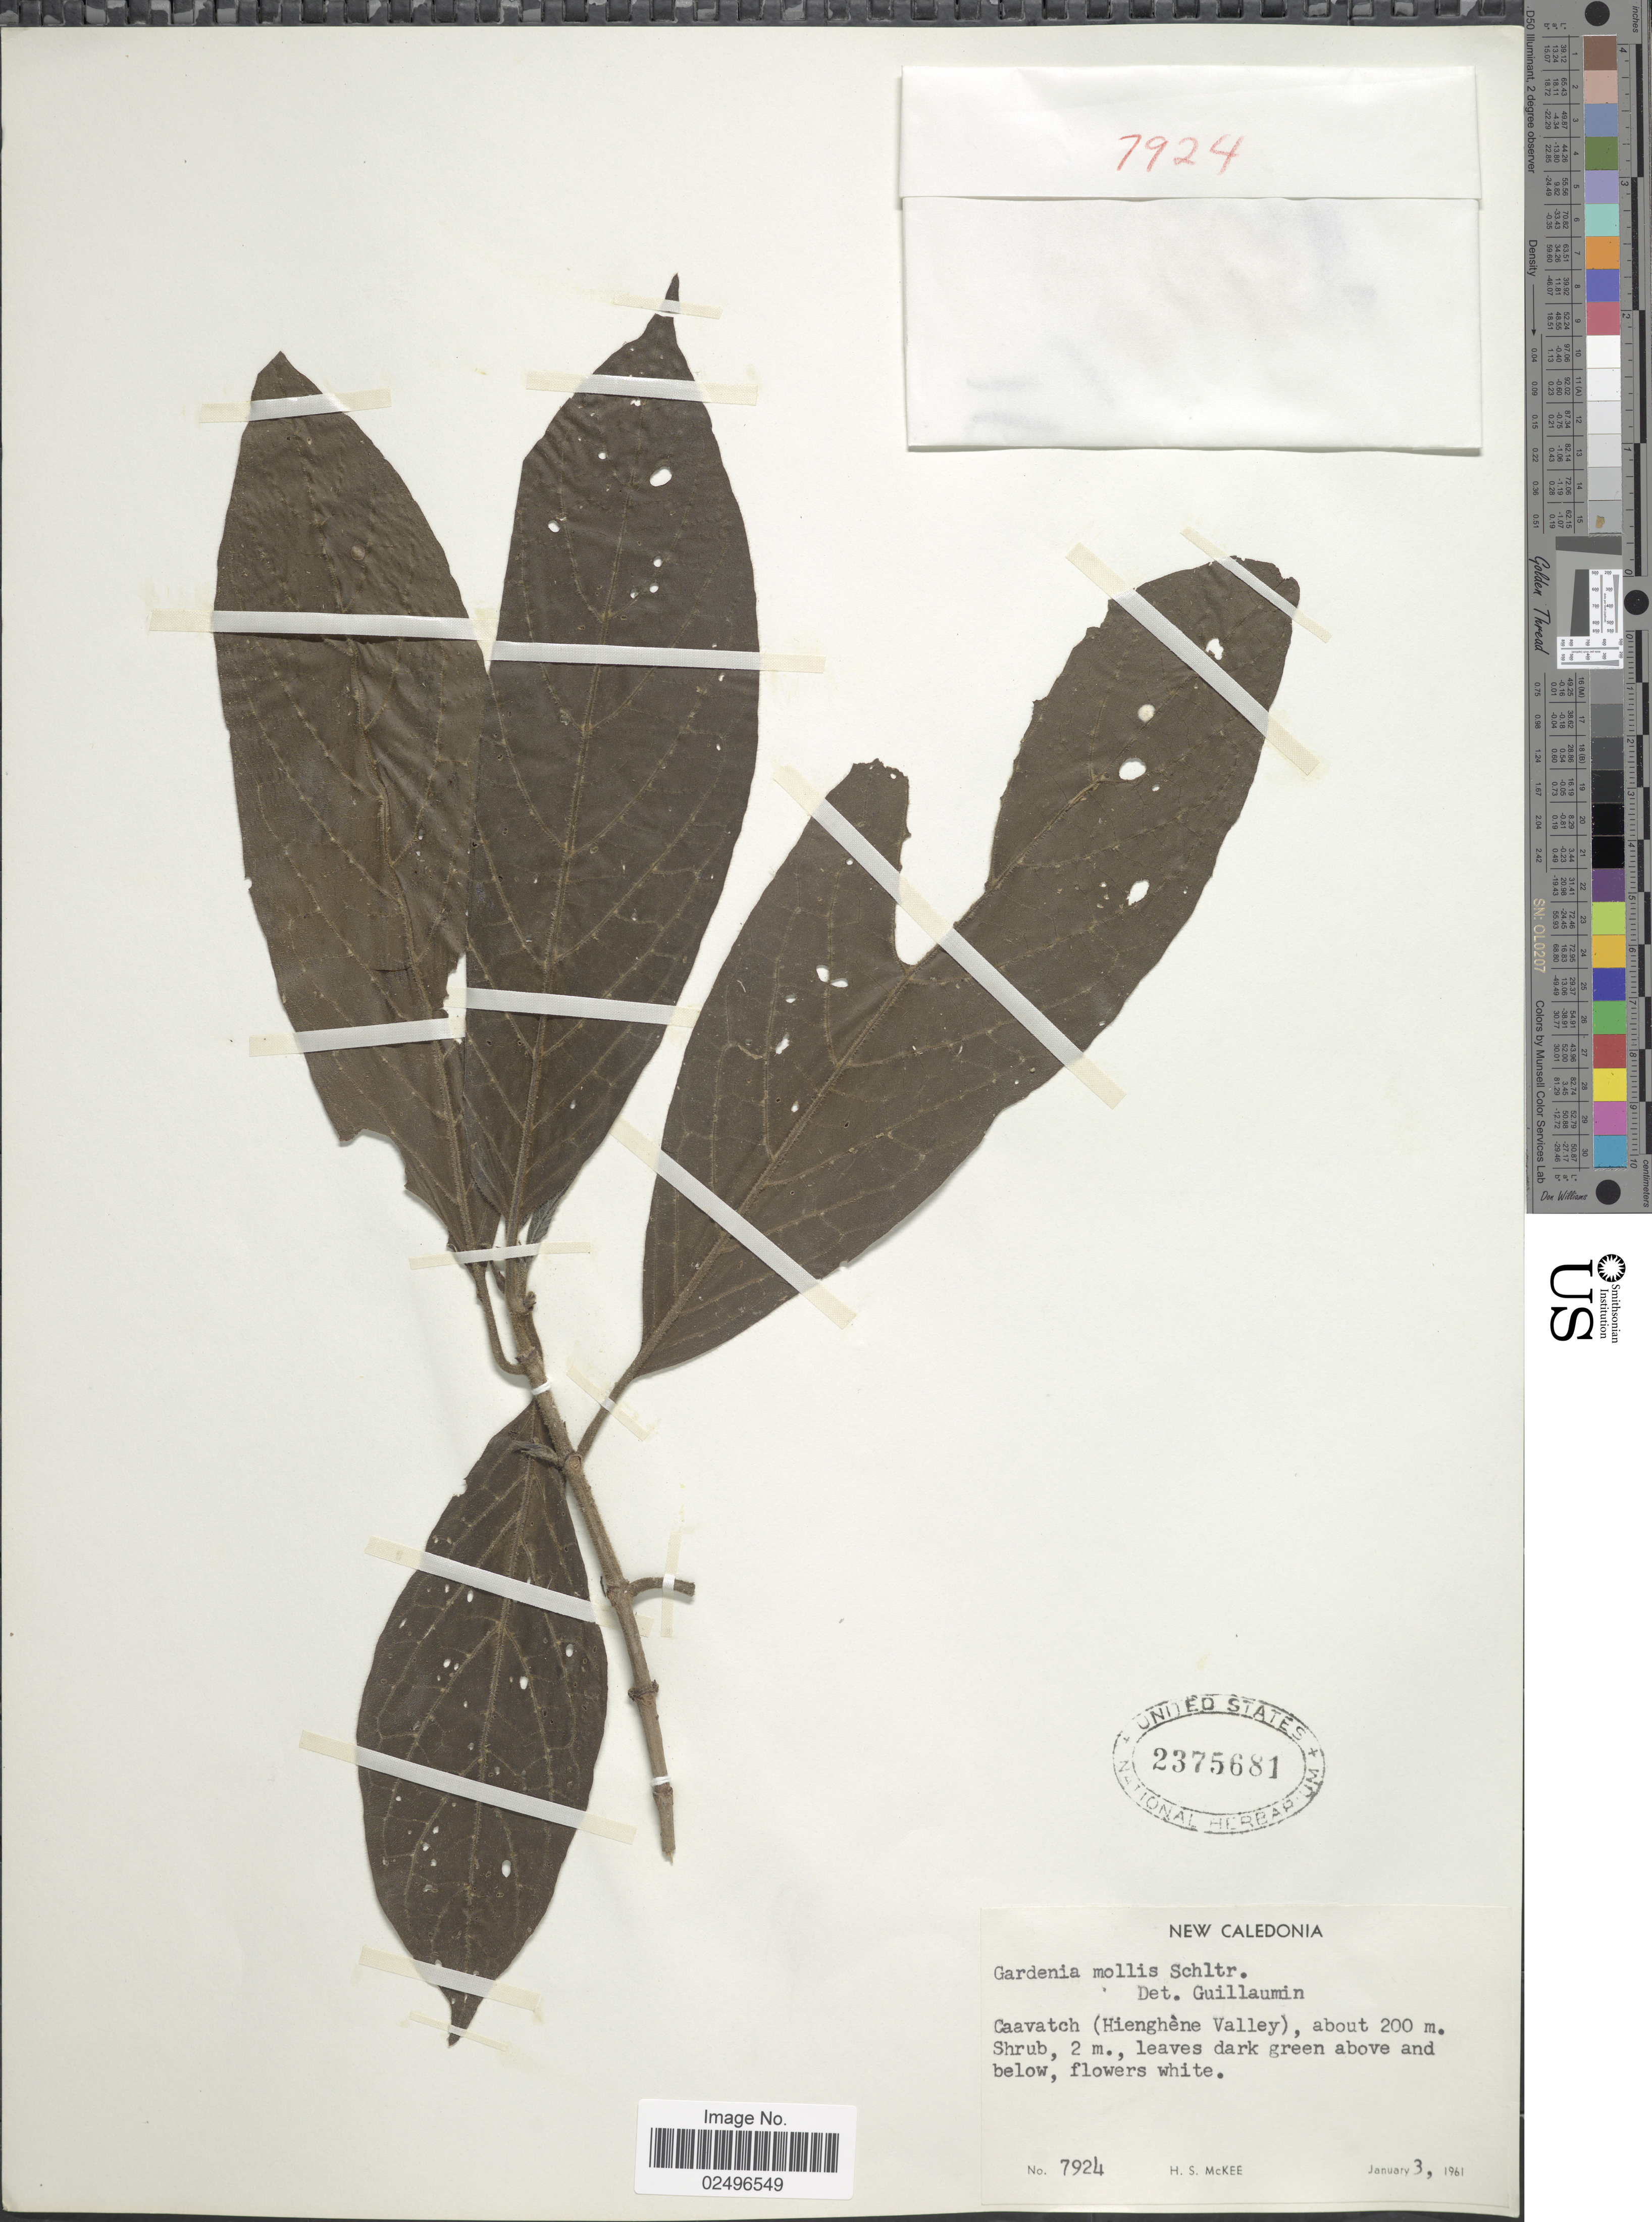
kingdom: Plantae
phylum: Tracheophyta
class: Magnoliopsida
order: Gentianales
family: Rubiaceae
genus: Gardenia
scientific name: Gardenia mollis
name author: Schltr.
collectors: H. S. McKee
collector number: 7924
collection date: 1961-01-03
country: New Caledonia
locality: Caavatch (Hienghene Valley)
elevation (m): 200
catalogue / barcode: US 2375681